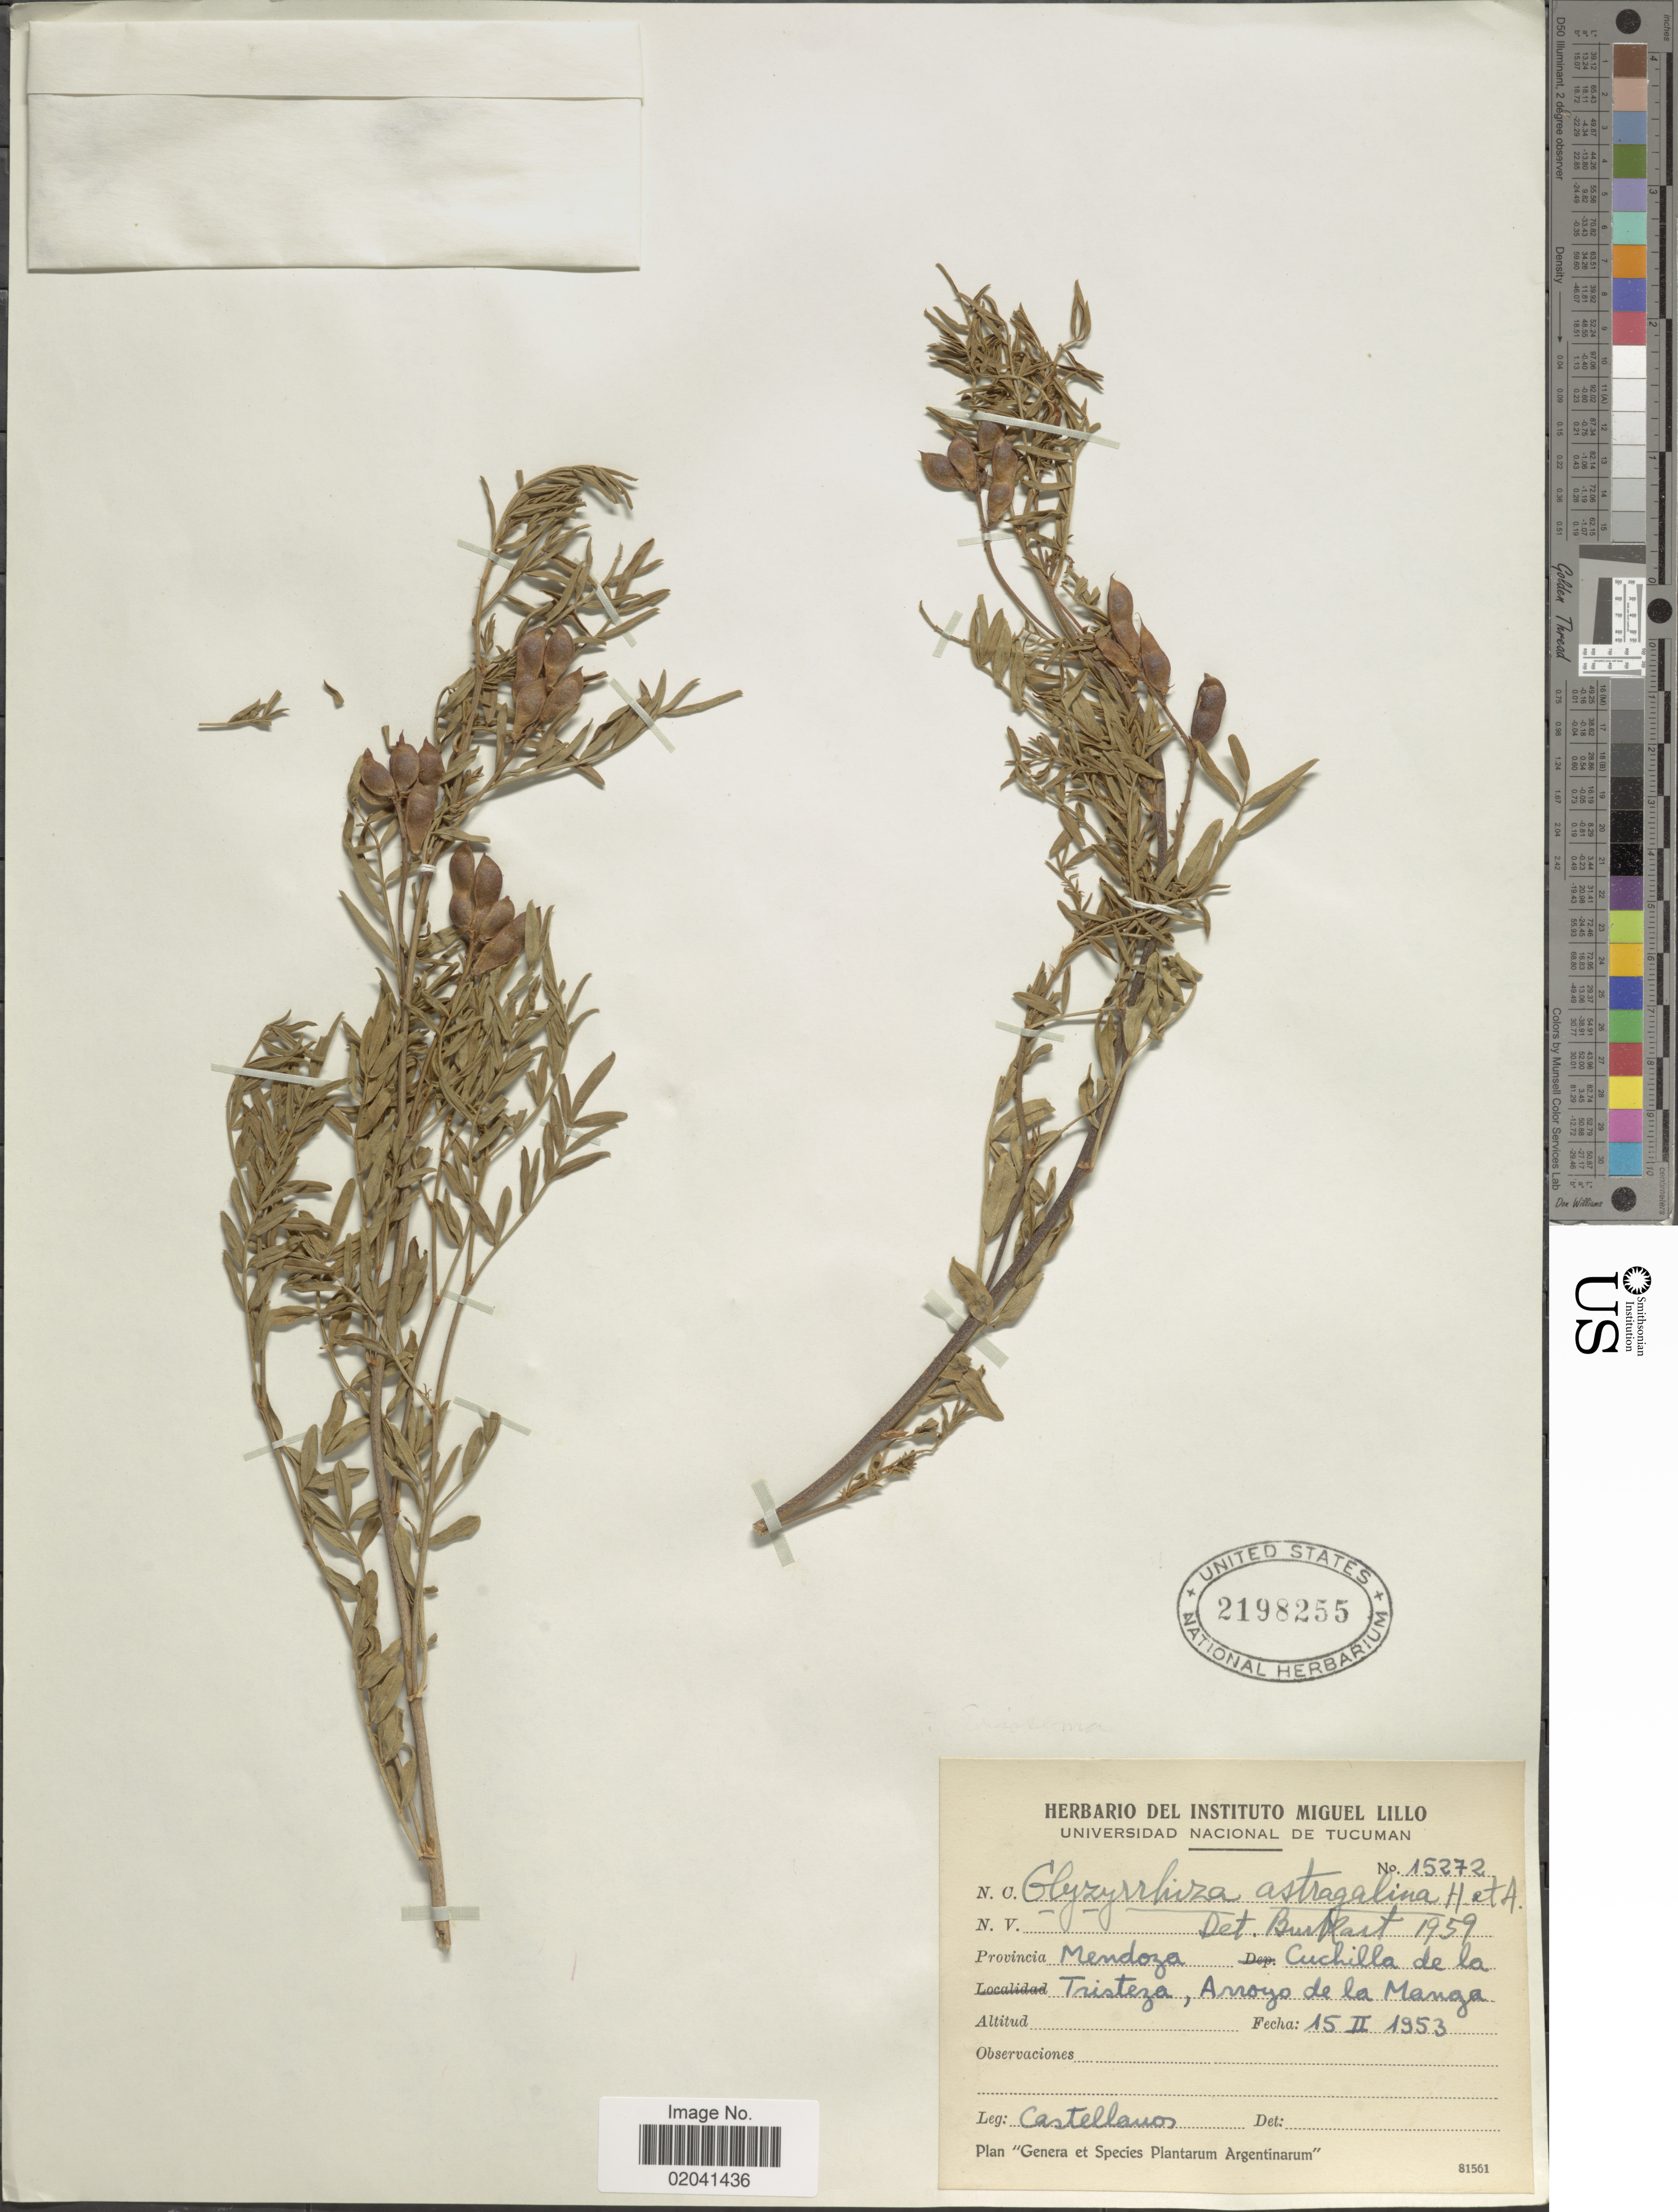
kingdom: Plantae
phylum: Tracheophyta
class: Magnoliopsida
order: Fabales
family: Fabaceae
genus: Glycyrrhiza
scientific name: Glycyrrhiza astragalina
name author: Gillies ex Hook. & Arn.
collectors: -- Castellanos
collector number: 15272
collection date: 1953-02-15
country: Argentina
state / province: Mendoza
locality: Cuchilla de la Tristeza, Arroyo de la Manga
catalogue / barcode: US 2198255